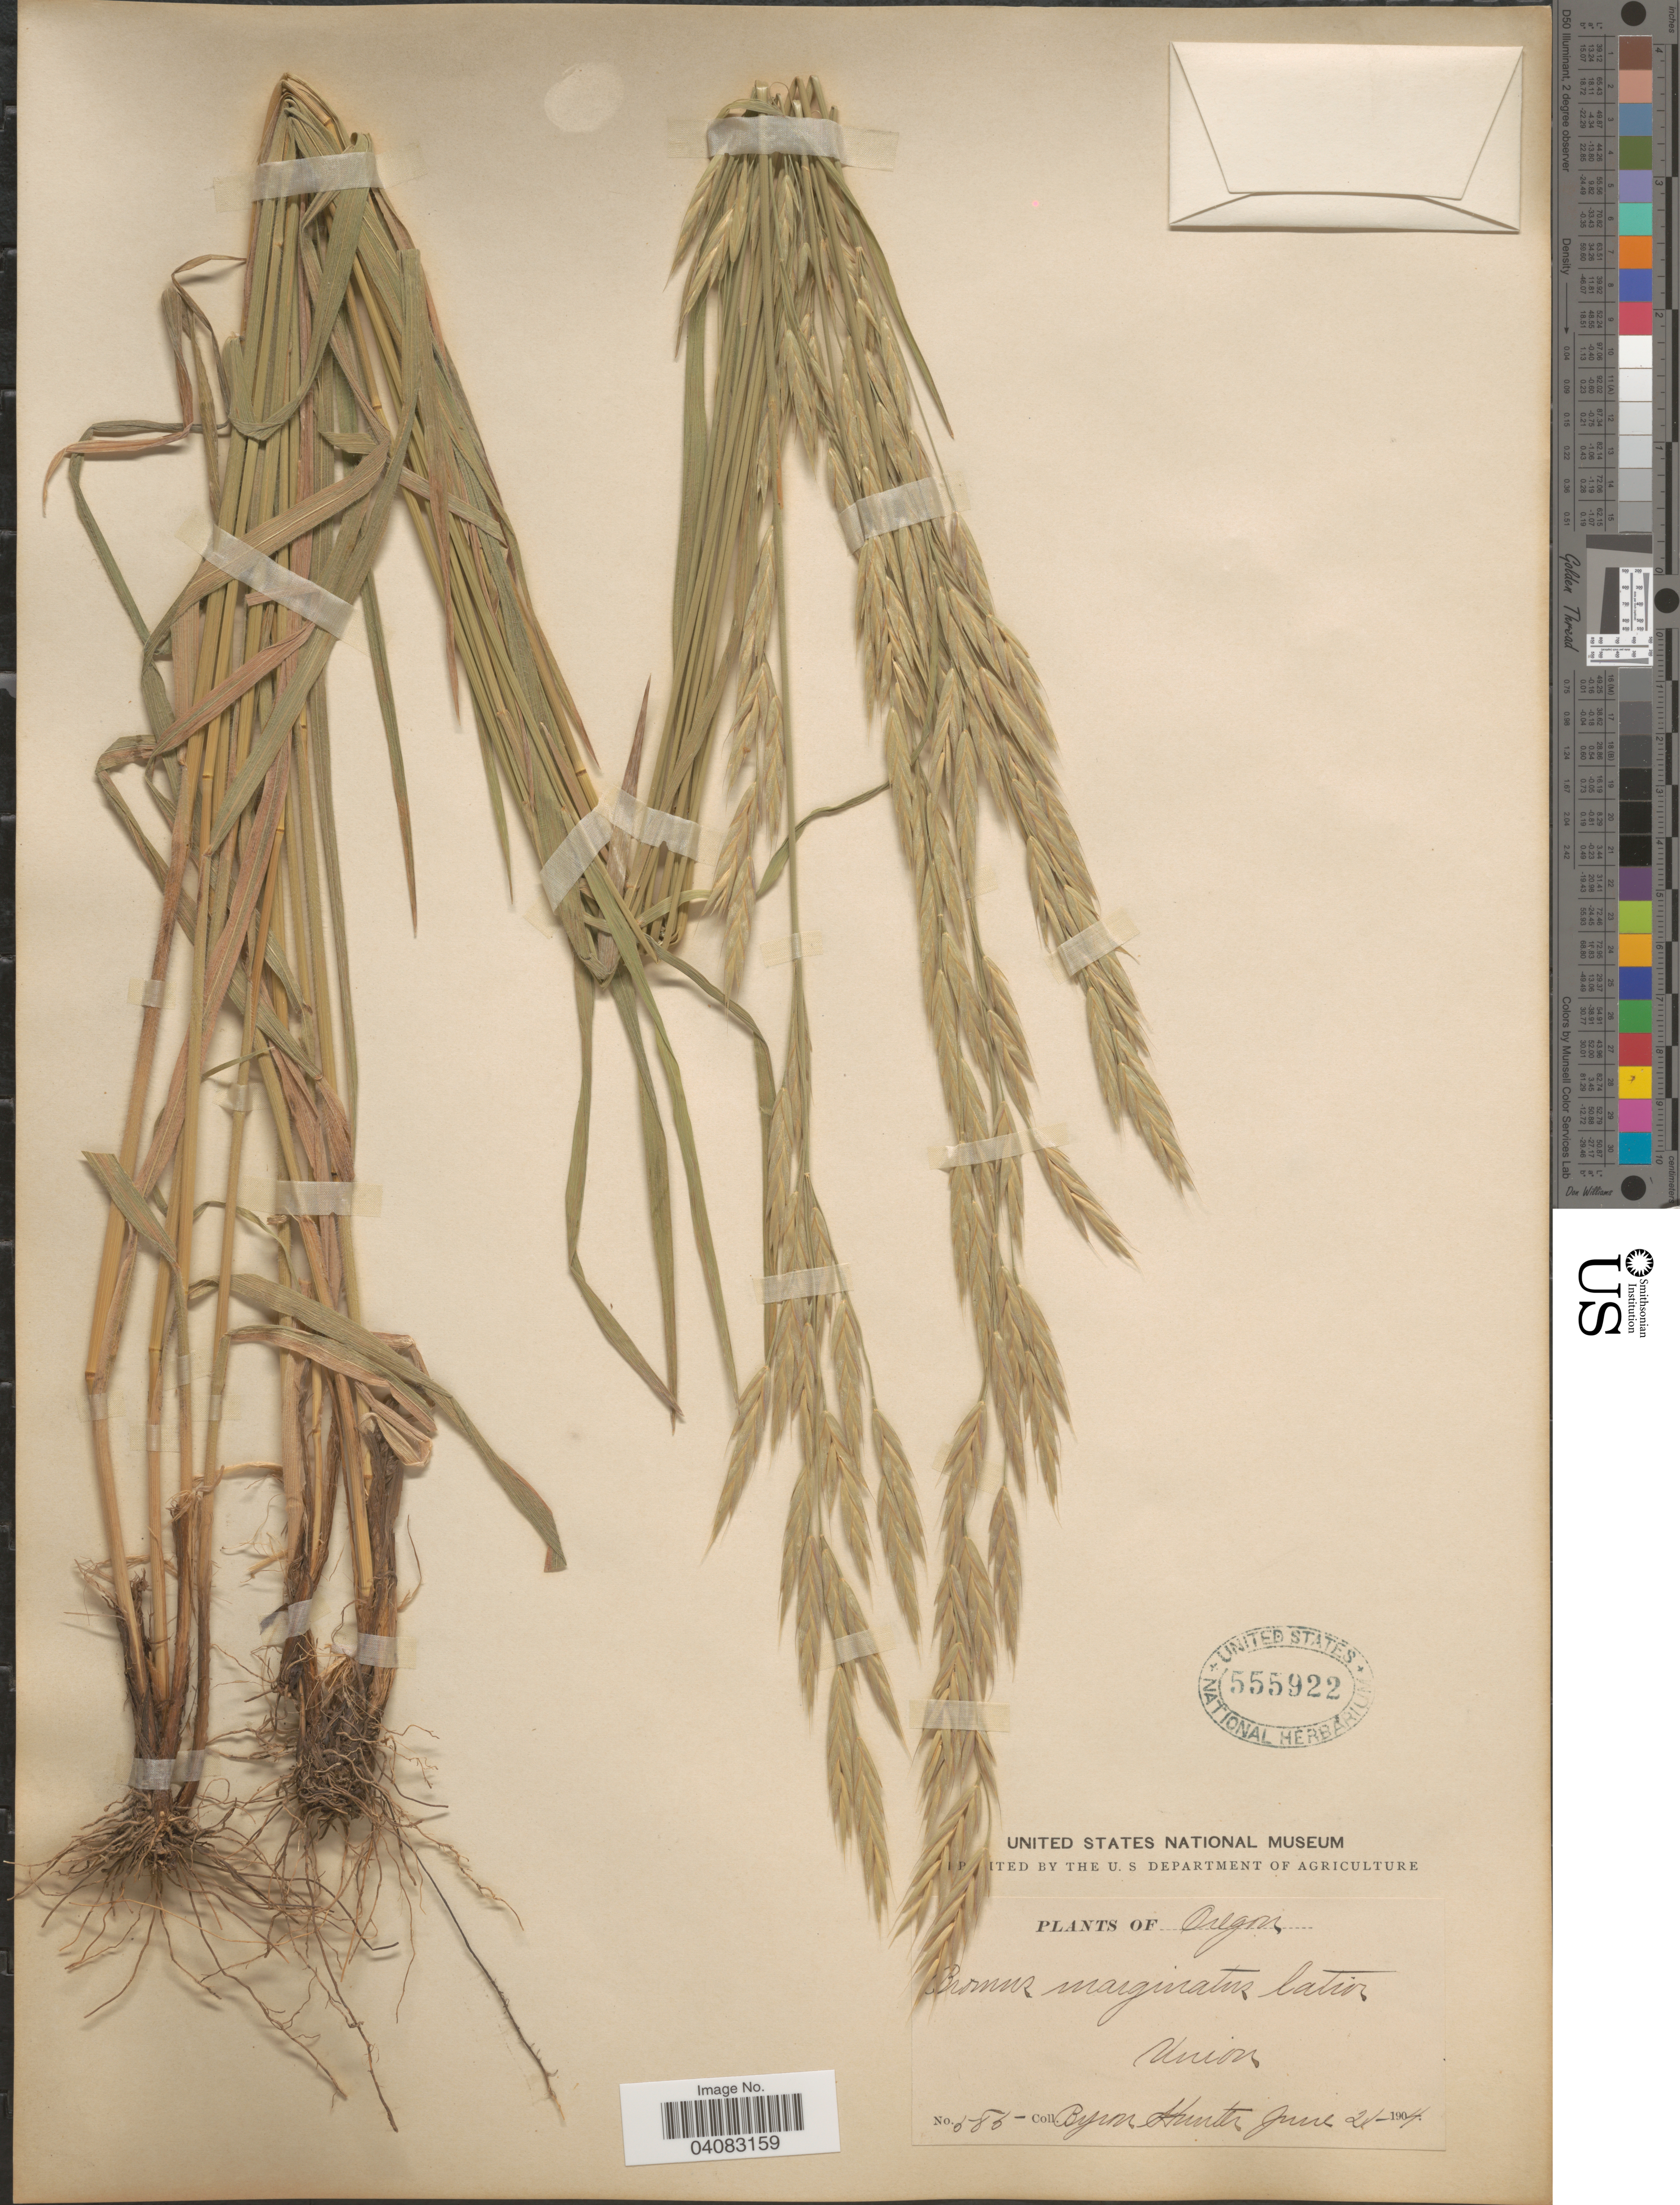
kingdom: Plantae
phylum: Tracheophyta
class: Liliopsida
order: Poales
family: Poaceae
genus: Bromus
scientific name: Bromus marginatus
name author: Nees ex Steud.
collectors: B. Hunter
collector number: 585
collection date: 1904-06-21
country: United States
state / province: Oregon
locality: Union.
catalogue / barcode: US 555922